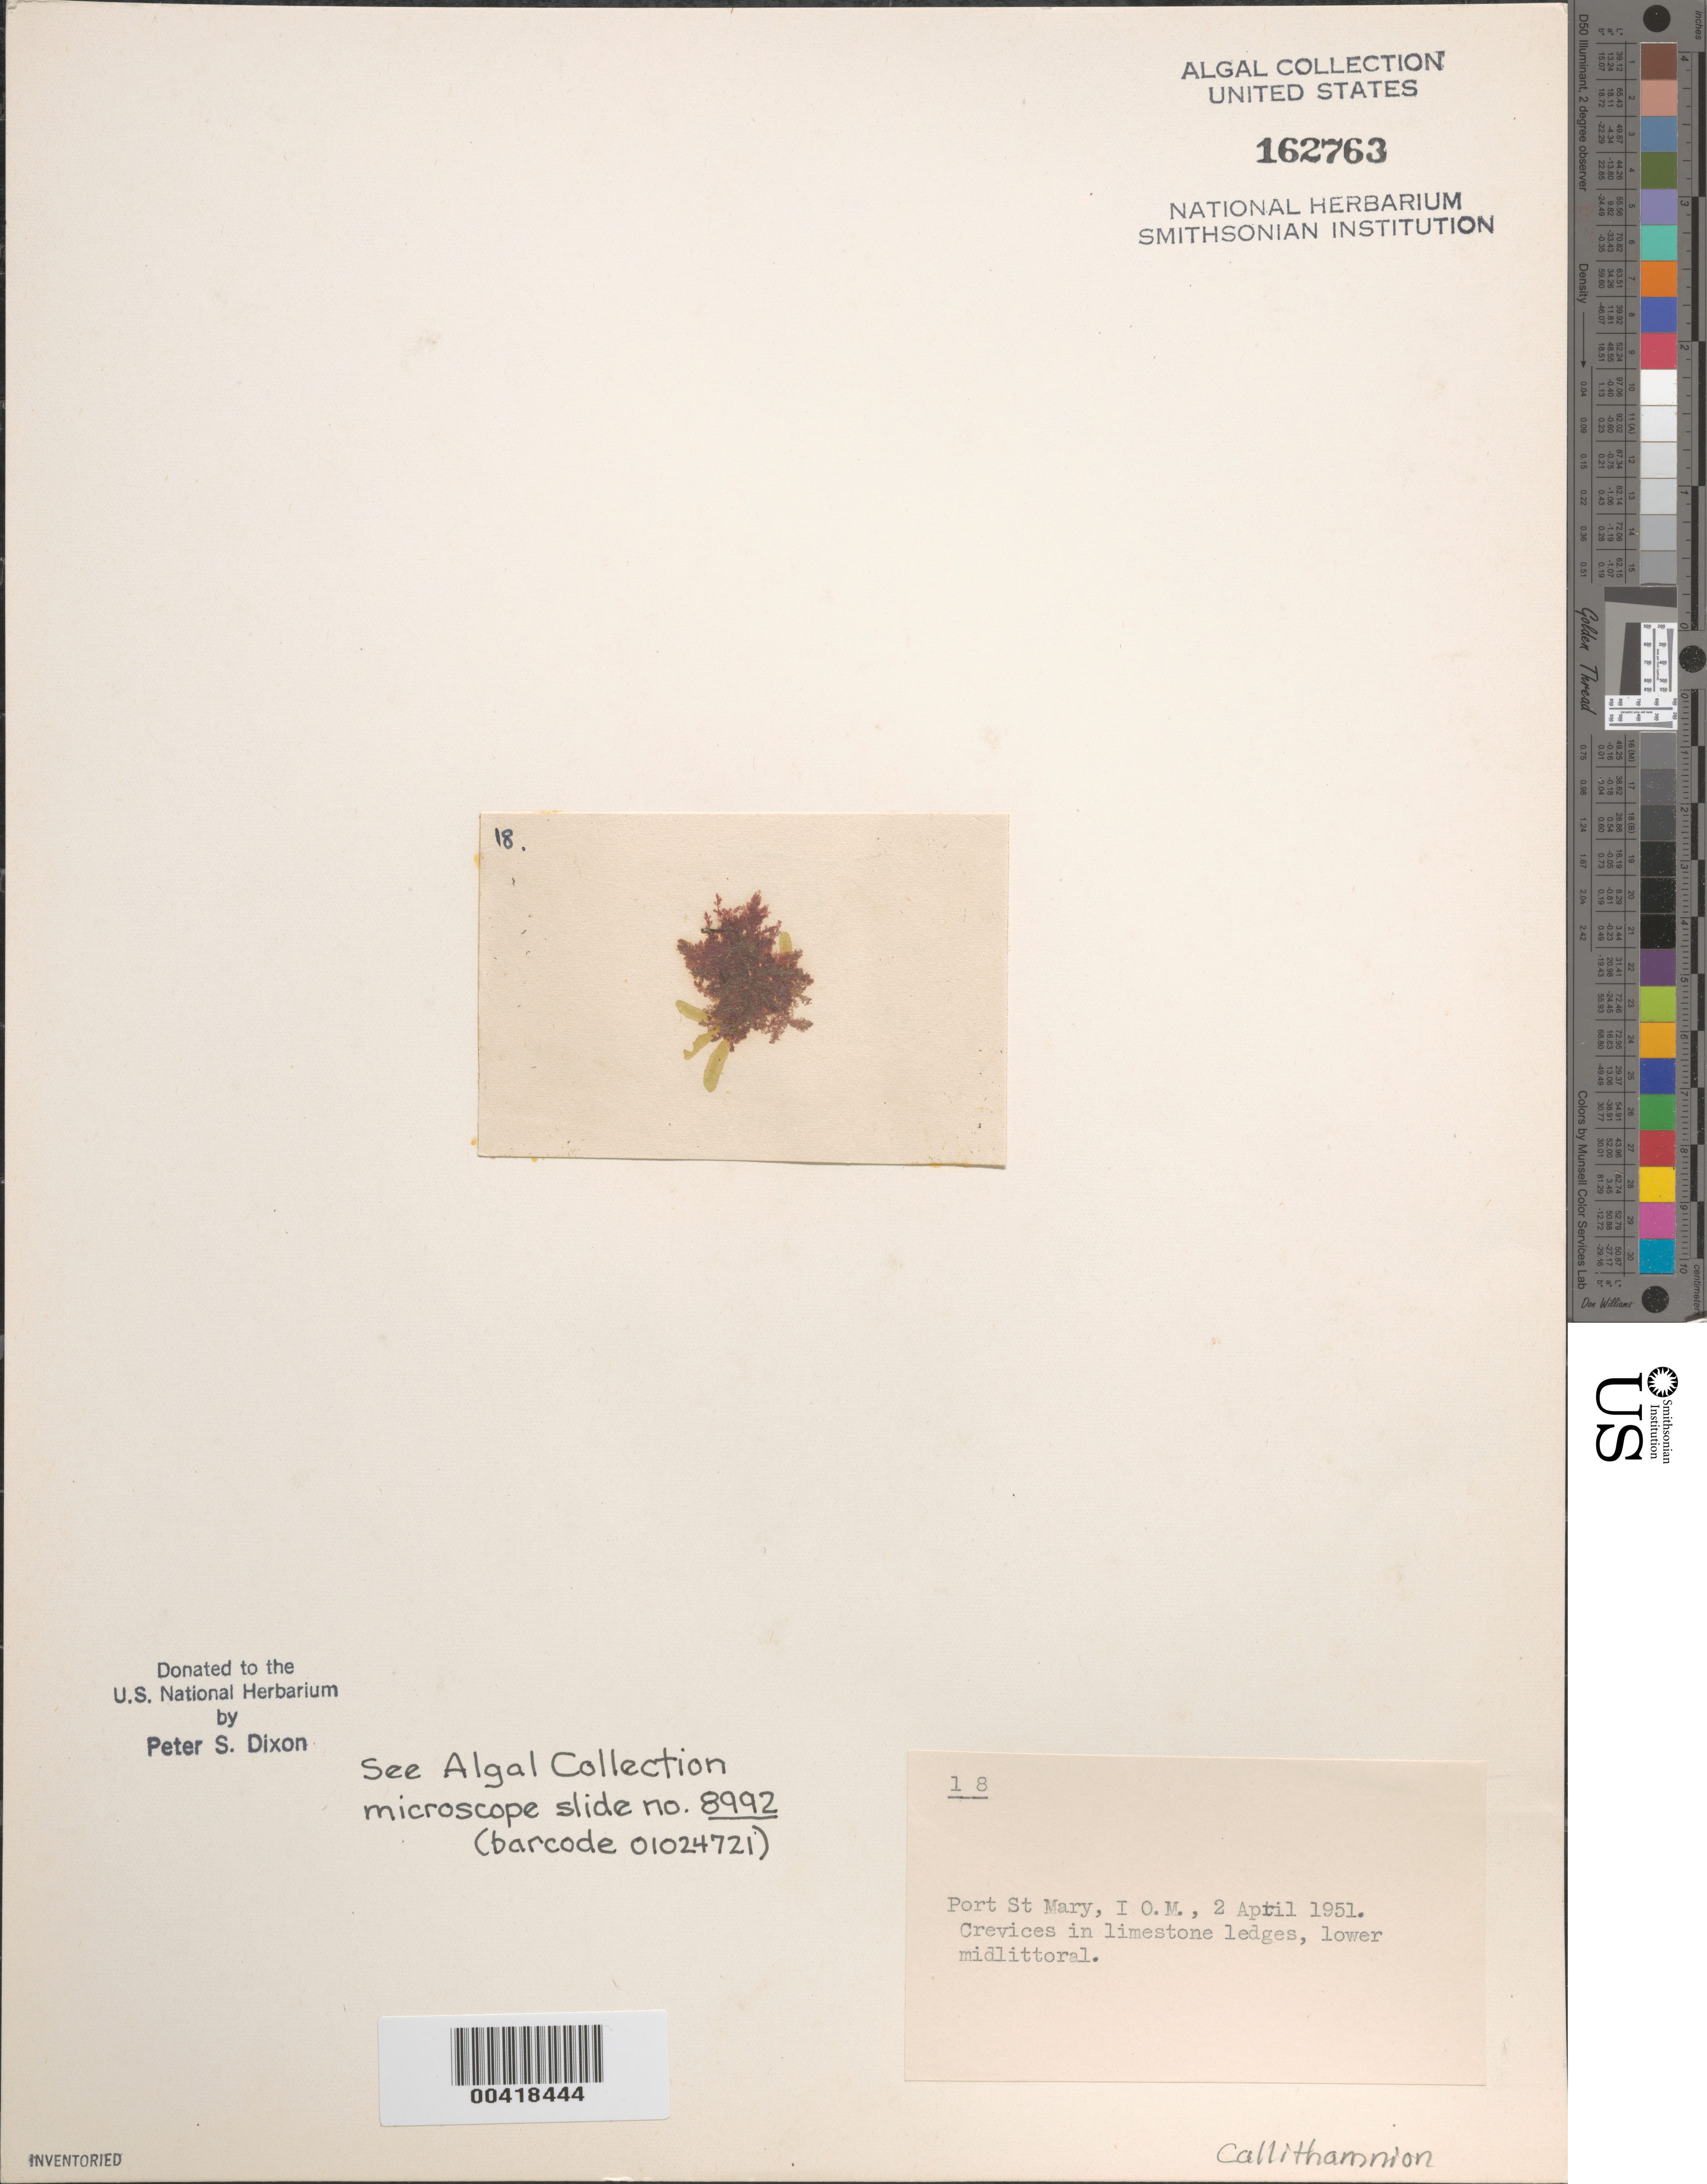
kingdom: Plantae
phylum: Rhodophyta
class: Florideophyceae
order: Ceramiales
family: Callithamniaceae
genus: Callithamnion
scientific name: Callithamnion sp.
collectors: P. S. Dixon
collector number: PSD 18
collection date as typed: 02 Apr 1951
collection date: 1951-04-02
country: United Kingdom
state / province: England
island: Isle of Man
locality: Port St. Mary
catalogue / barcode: US 162763